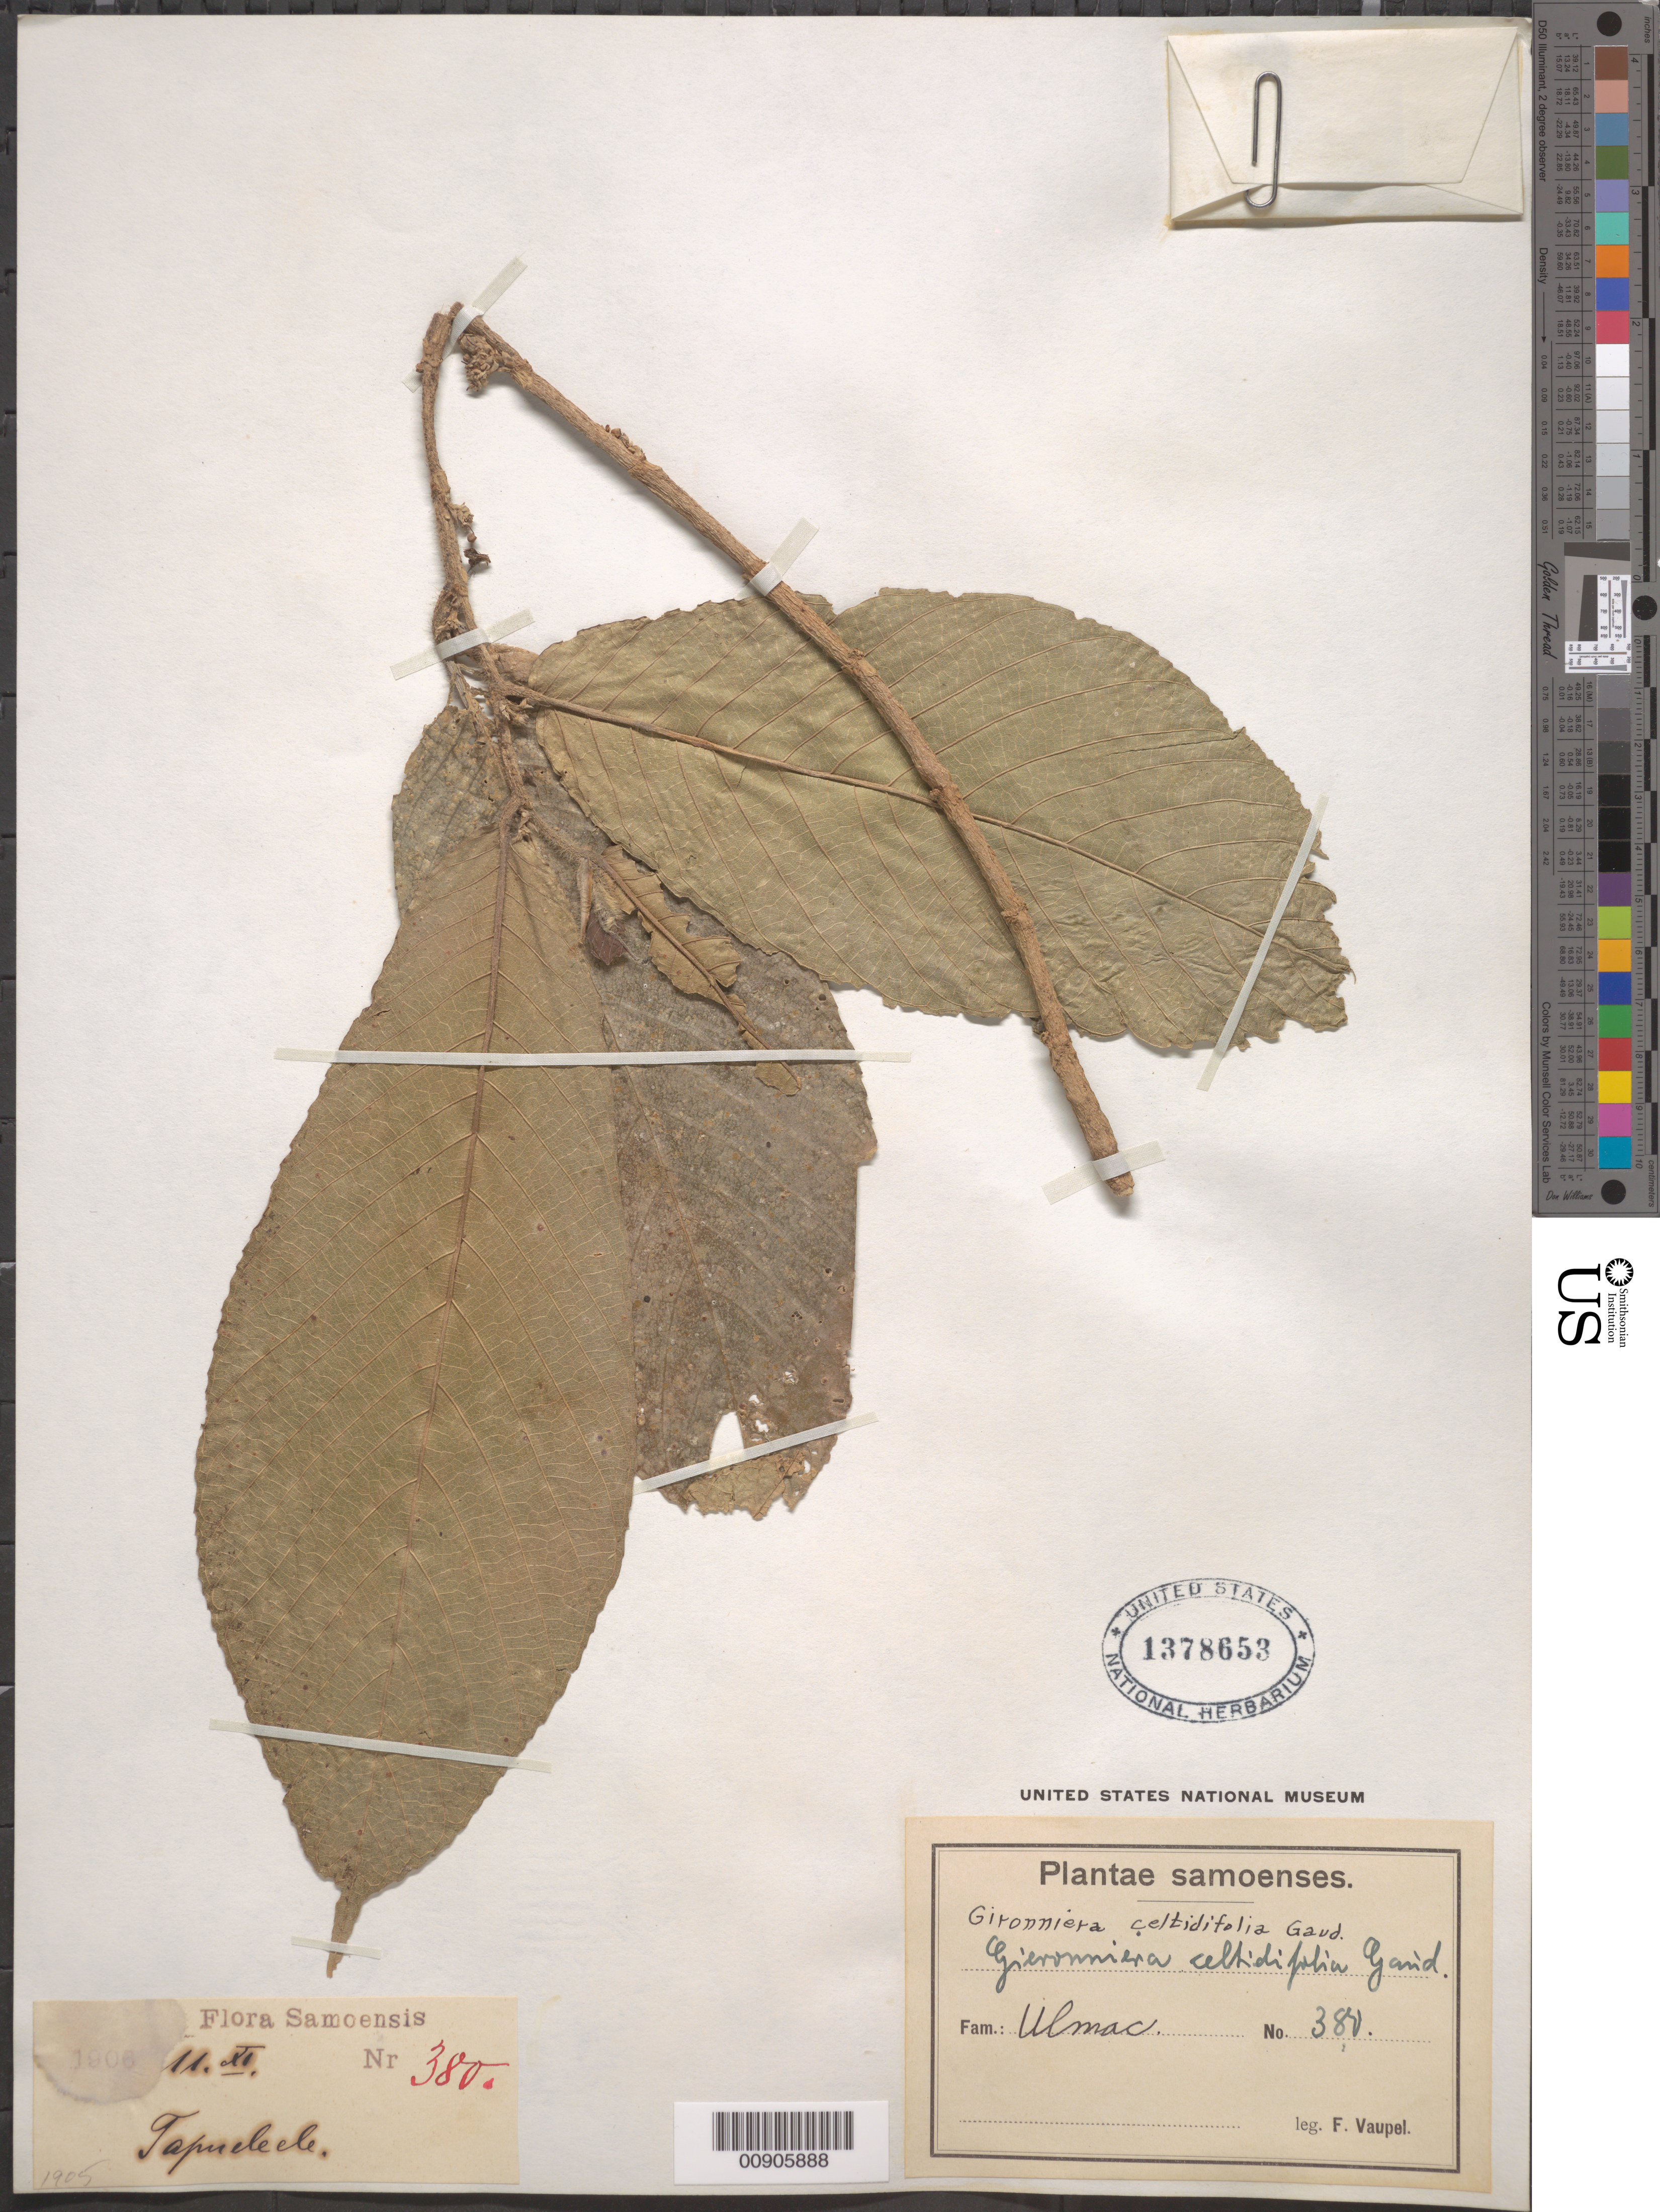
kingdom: Plantae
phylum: Tracheophyta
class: Magnoliopsida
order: Rosales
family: Cannabaceae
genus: Gironniera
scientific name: Gironniera celtidifolia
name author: Gaudich.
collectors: F. Vaupel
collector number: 380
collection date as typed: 11 Sep 1906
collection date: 1906-09-11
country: Samoa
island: Savaii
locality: Tapu ele ele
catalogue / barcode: US 1378653